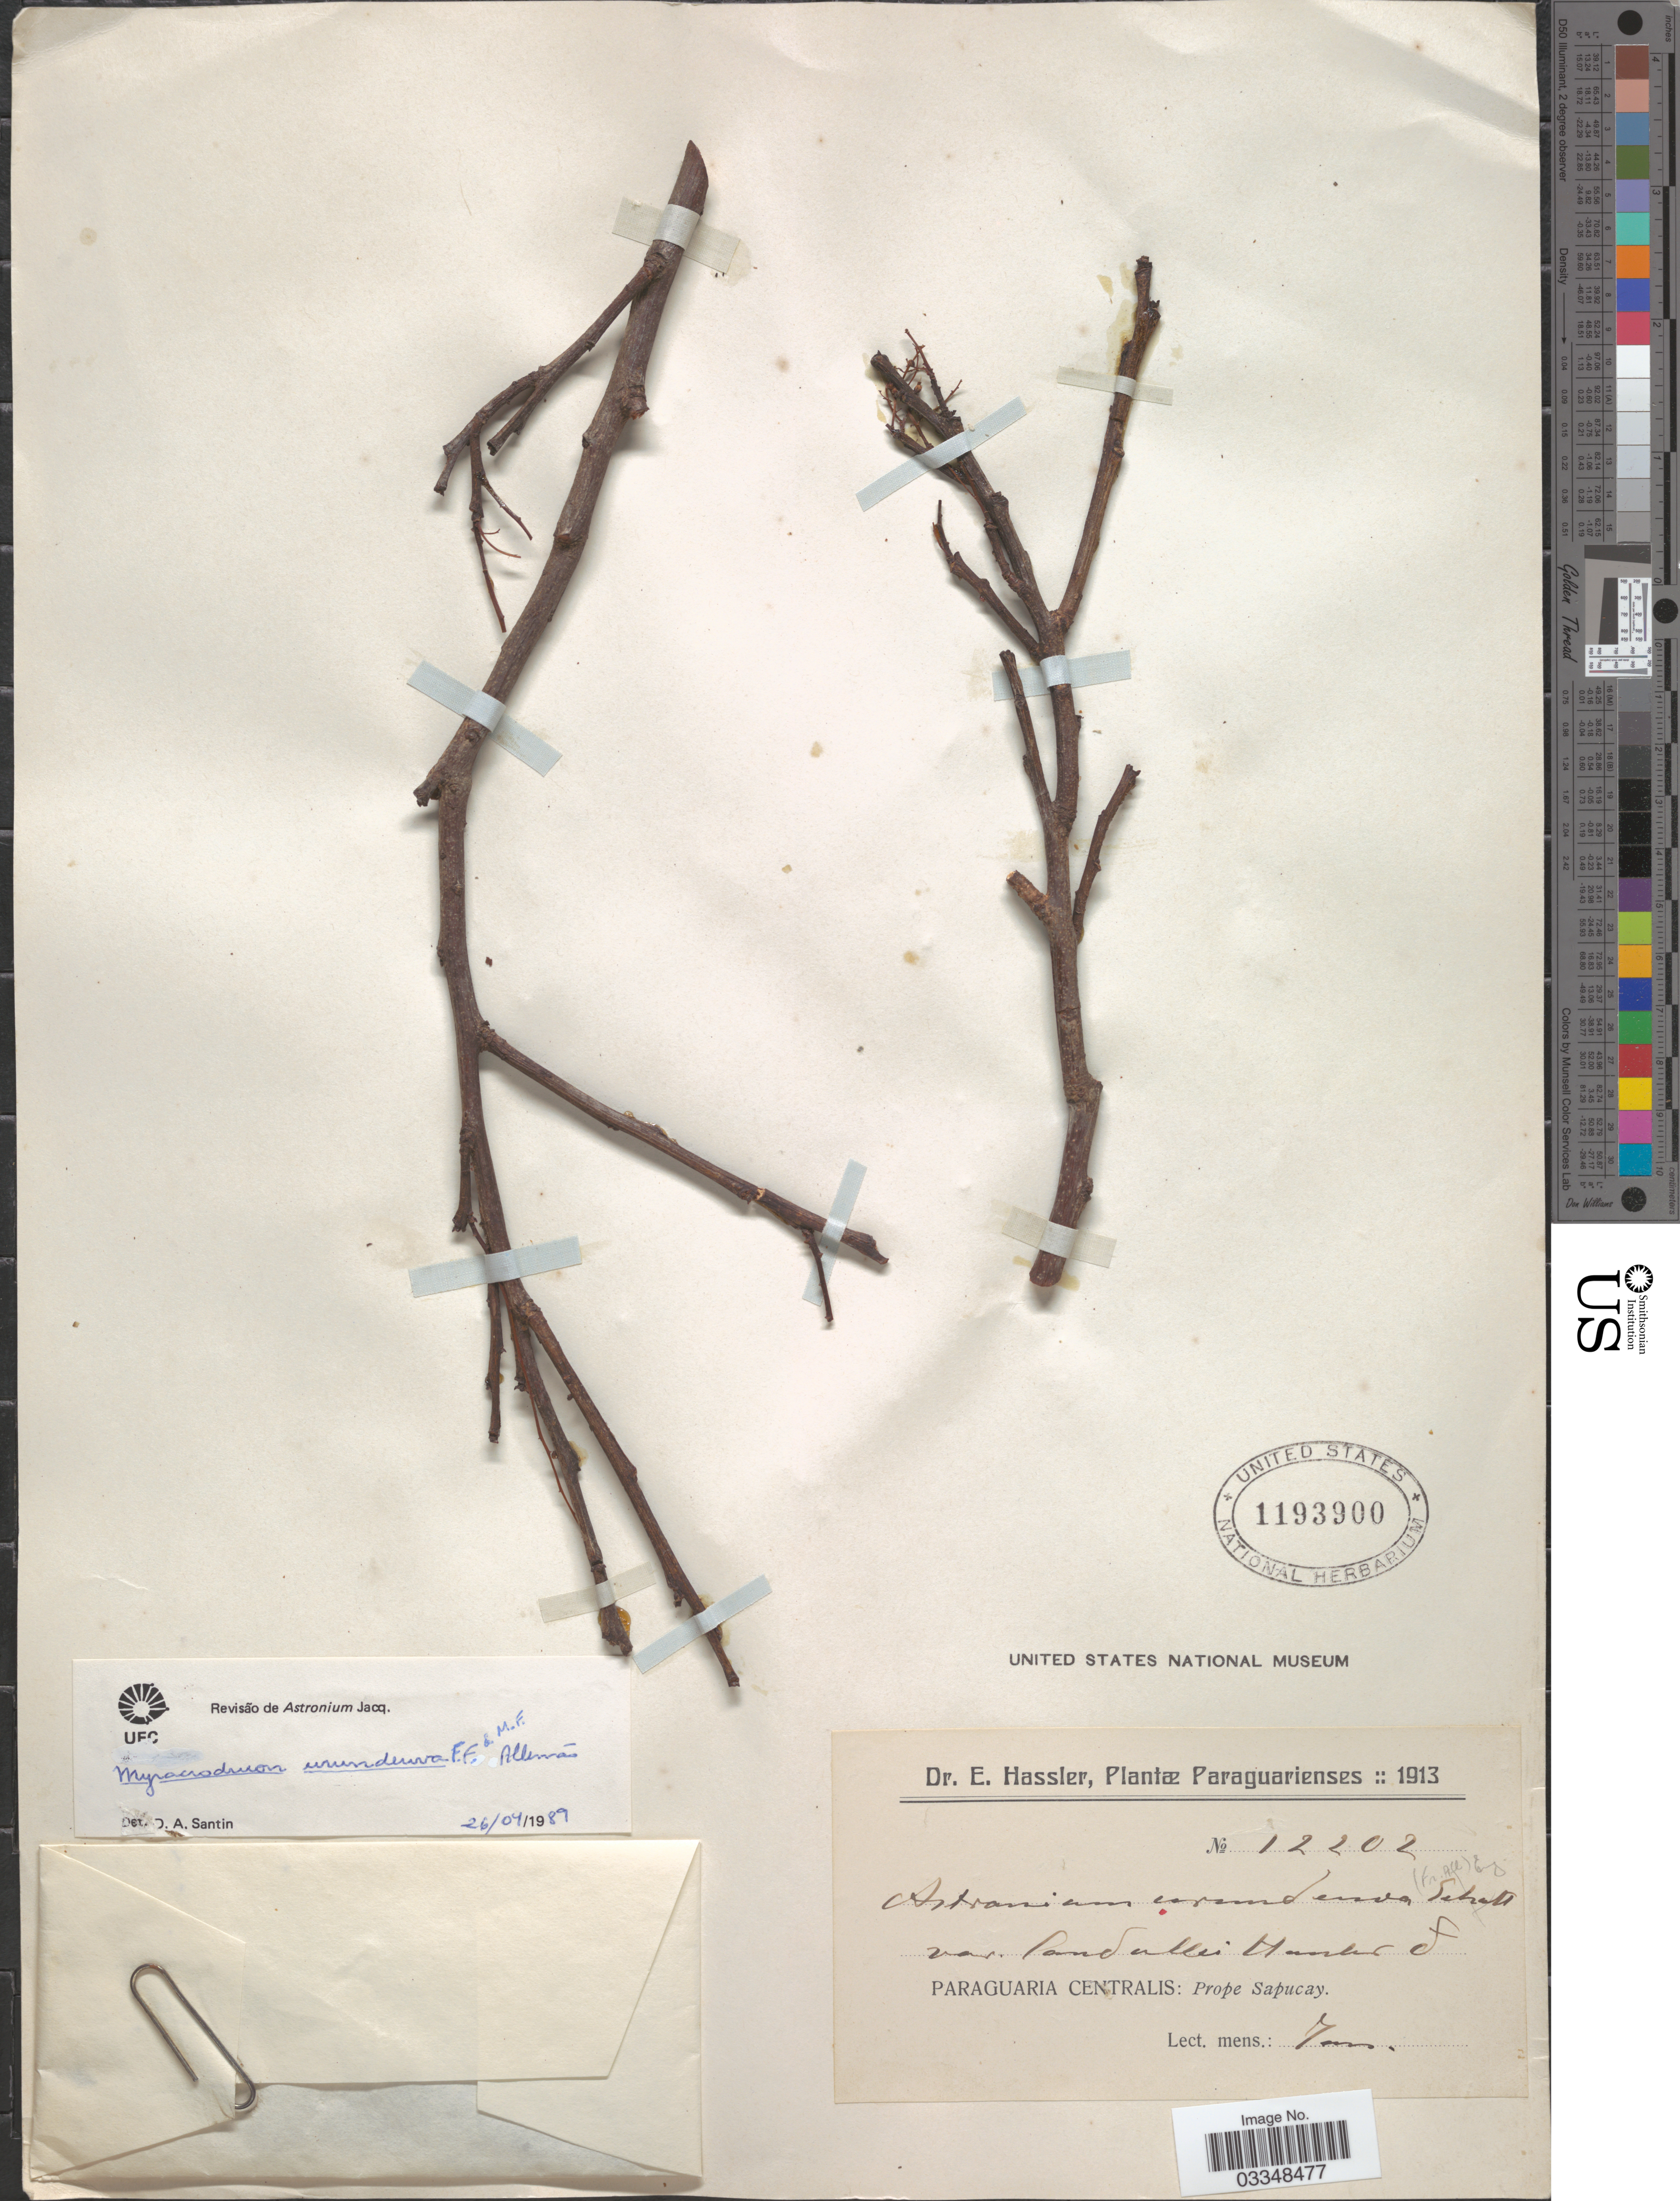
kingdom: Plantae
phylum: Tracheophyta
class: Magnoliopsida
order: Sapindales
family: Anacardiaceae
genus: Myracrodruon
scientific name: Myracrodruon urundeuva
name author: Allemão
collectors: E. Hassler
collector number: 12202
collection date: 1913-01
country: Paraguay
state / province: Central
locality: Paraguaria Centralis: Prope Sapucay.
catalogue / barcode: US 1193900